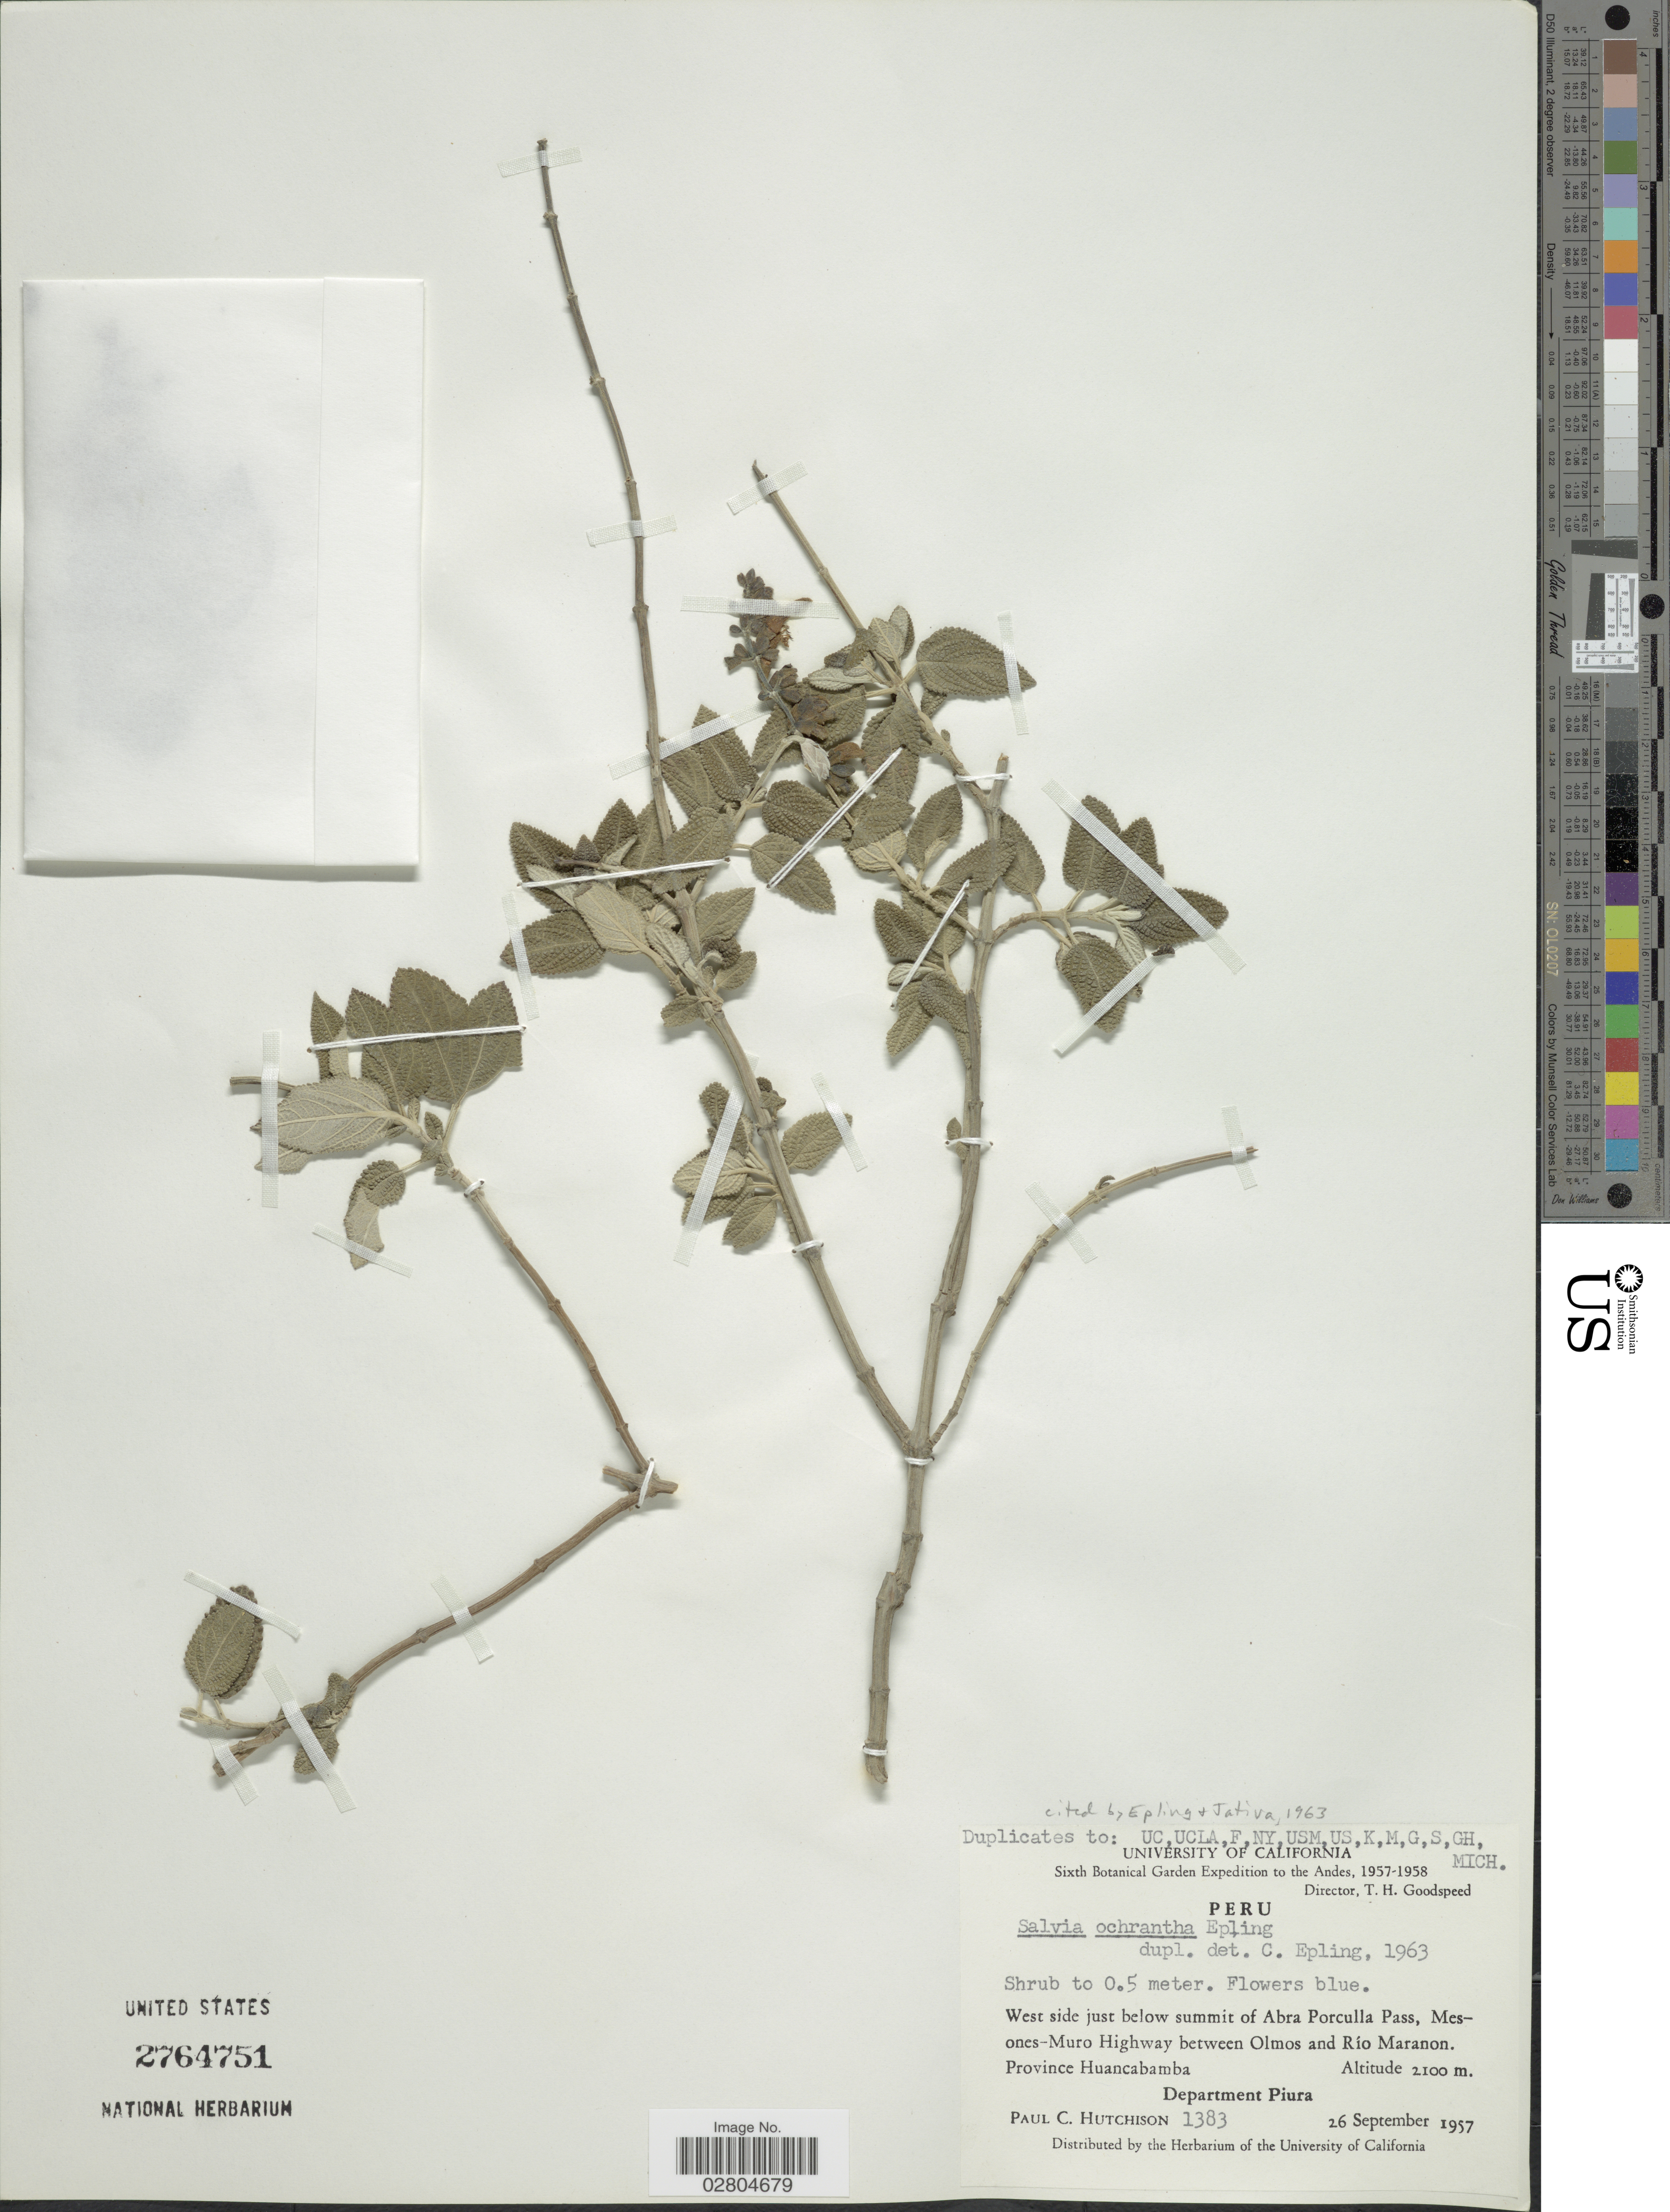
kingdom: Plantae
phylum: Tracheophyta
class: Magnoliopsida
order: Lamiales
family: Lamiaceae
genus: Salvia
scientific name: Salvia ochrantha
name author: Epling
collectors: P. C. Hutchison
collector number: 1383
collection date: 1957-09-26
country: Peru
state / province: Piura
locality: Andes. West side just below summit of Abra Porculla Pass, Mesones-Muro Highway between Olmos and Río Maranon. Province of Huancabamba, Department of Piura.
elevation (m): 2100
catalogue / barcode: US 2764751